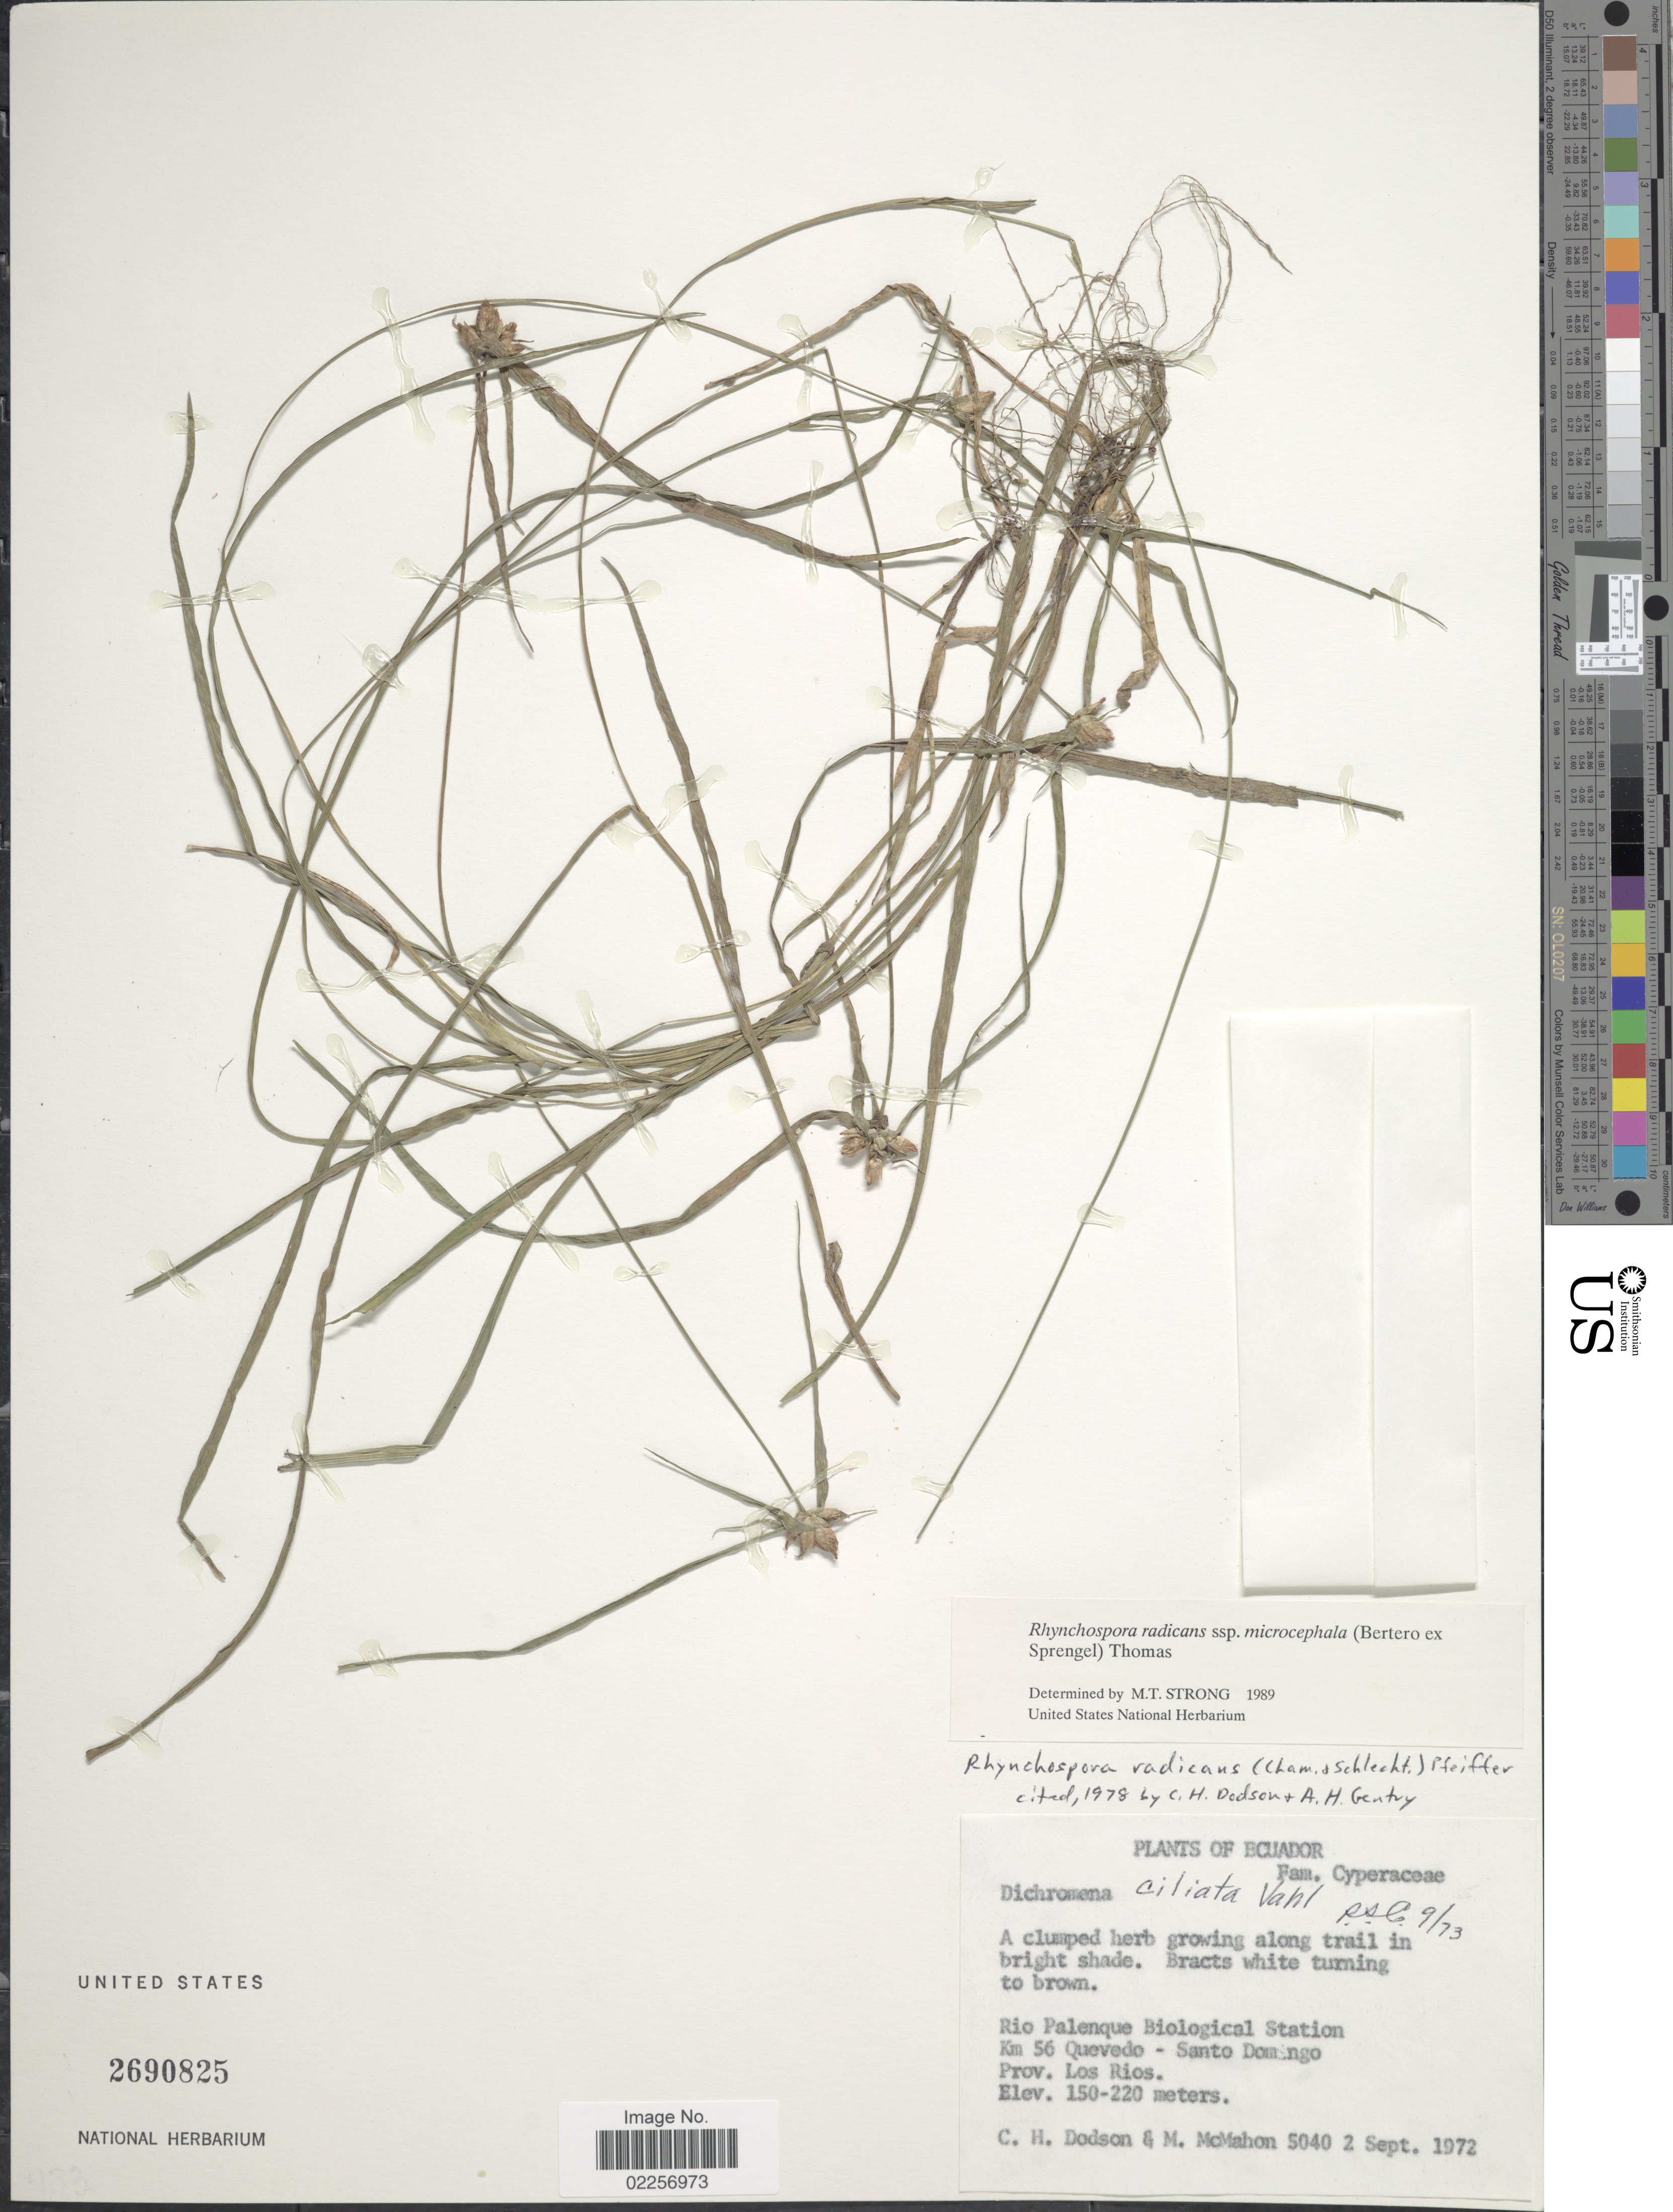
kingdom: Plantae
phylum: Tracheophyta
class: Liliopsida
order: Poales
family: Cyperaceae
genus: Rhynchospora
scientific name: Rhynchospora radicans subsp. microcephala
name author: (Bertero ex Spreng.) W.W. Thomas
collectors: C. H. Dodson & M. McMahon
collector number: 5040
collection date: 1972-09-02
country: Ecuador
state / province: Los Ríos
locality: A clumped herb growing along trail in bright shade. Rio Palenque Biological Station. Km 56 Quevedo - Santo Domingo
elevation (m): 150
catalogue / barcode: US 2690825